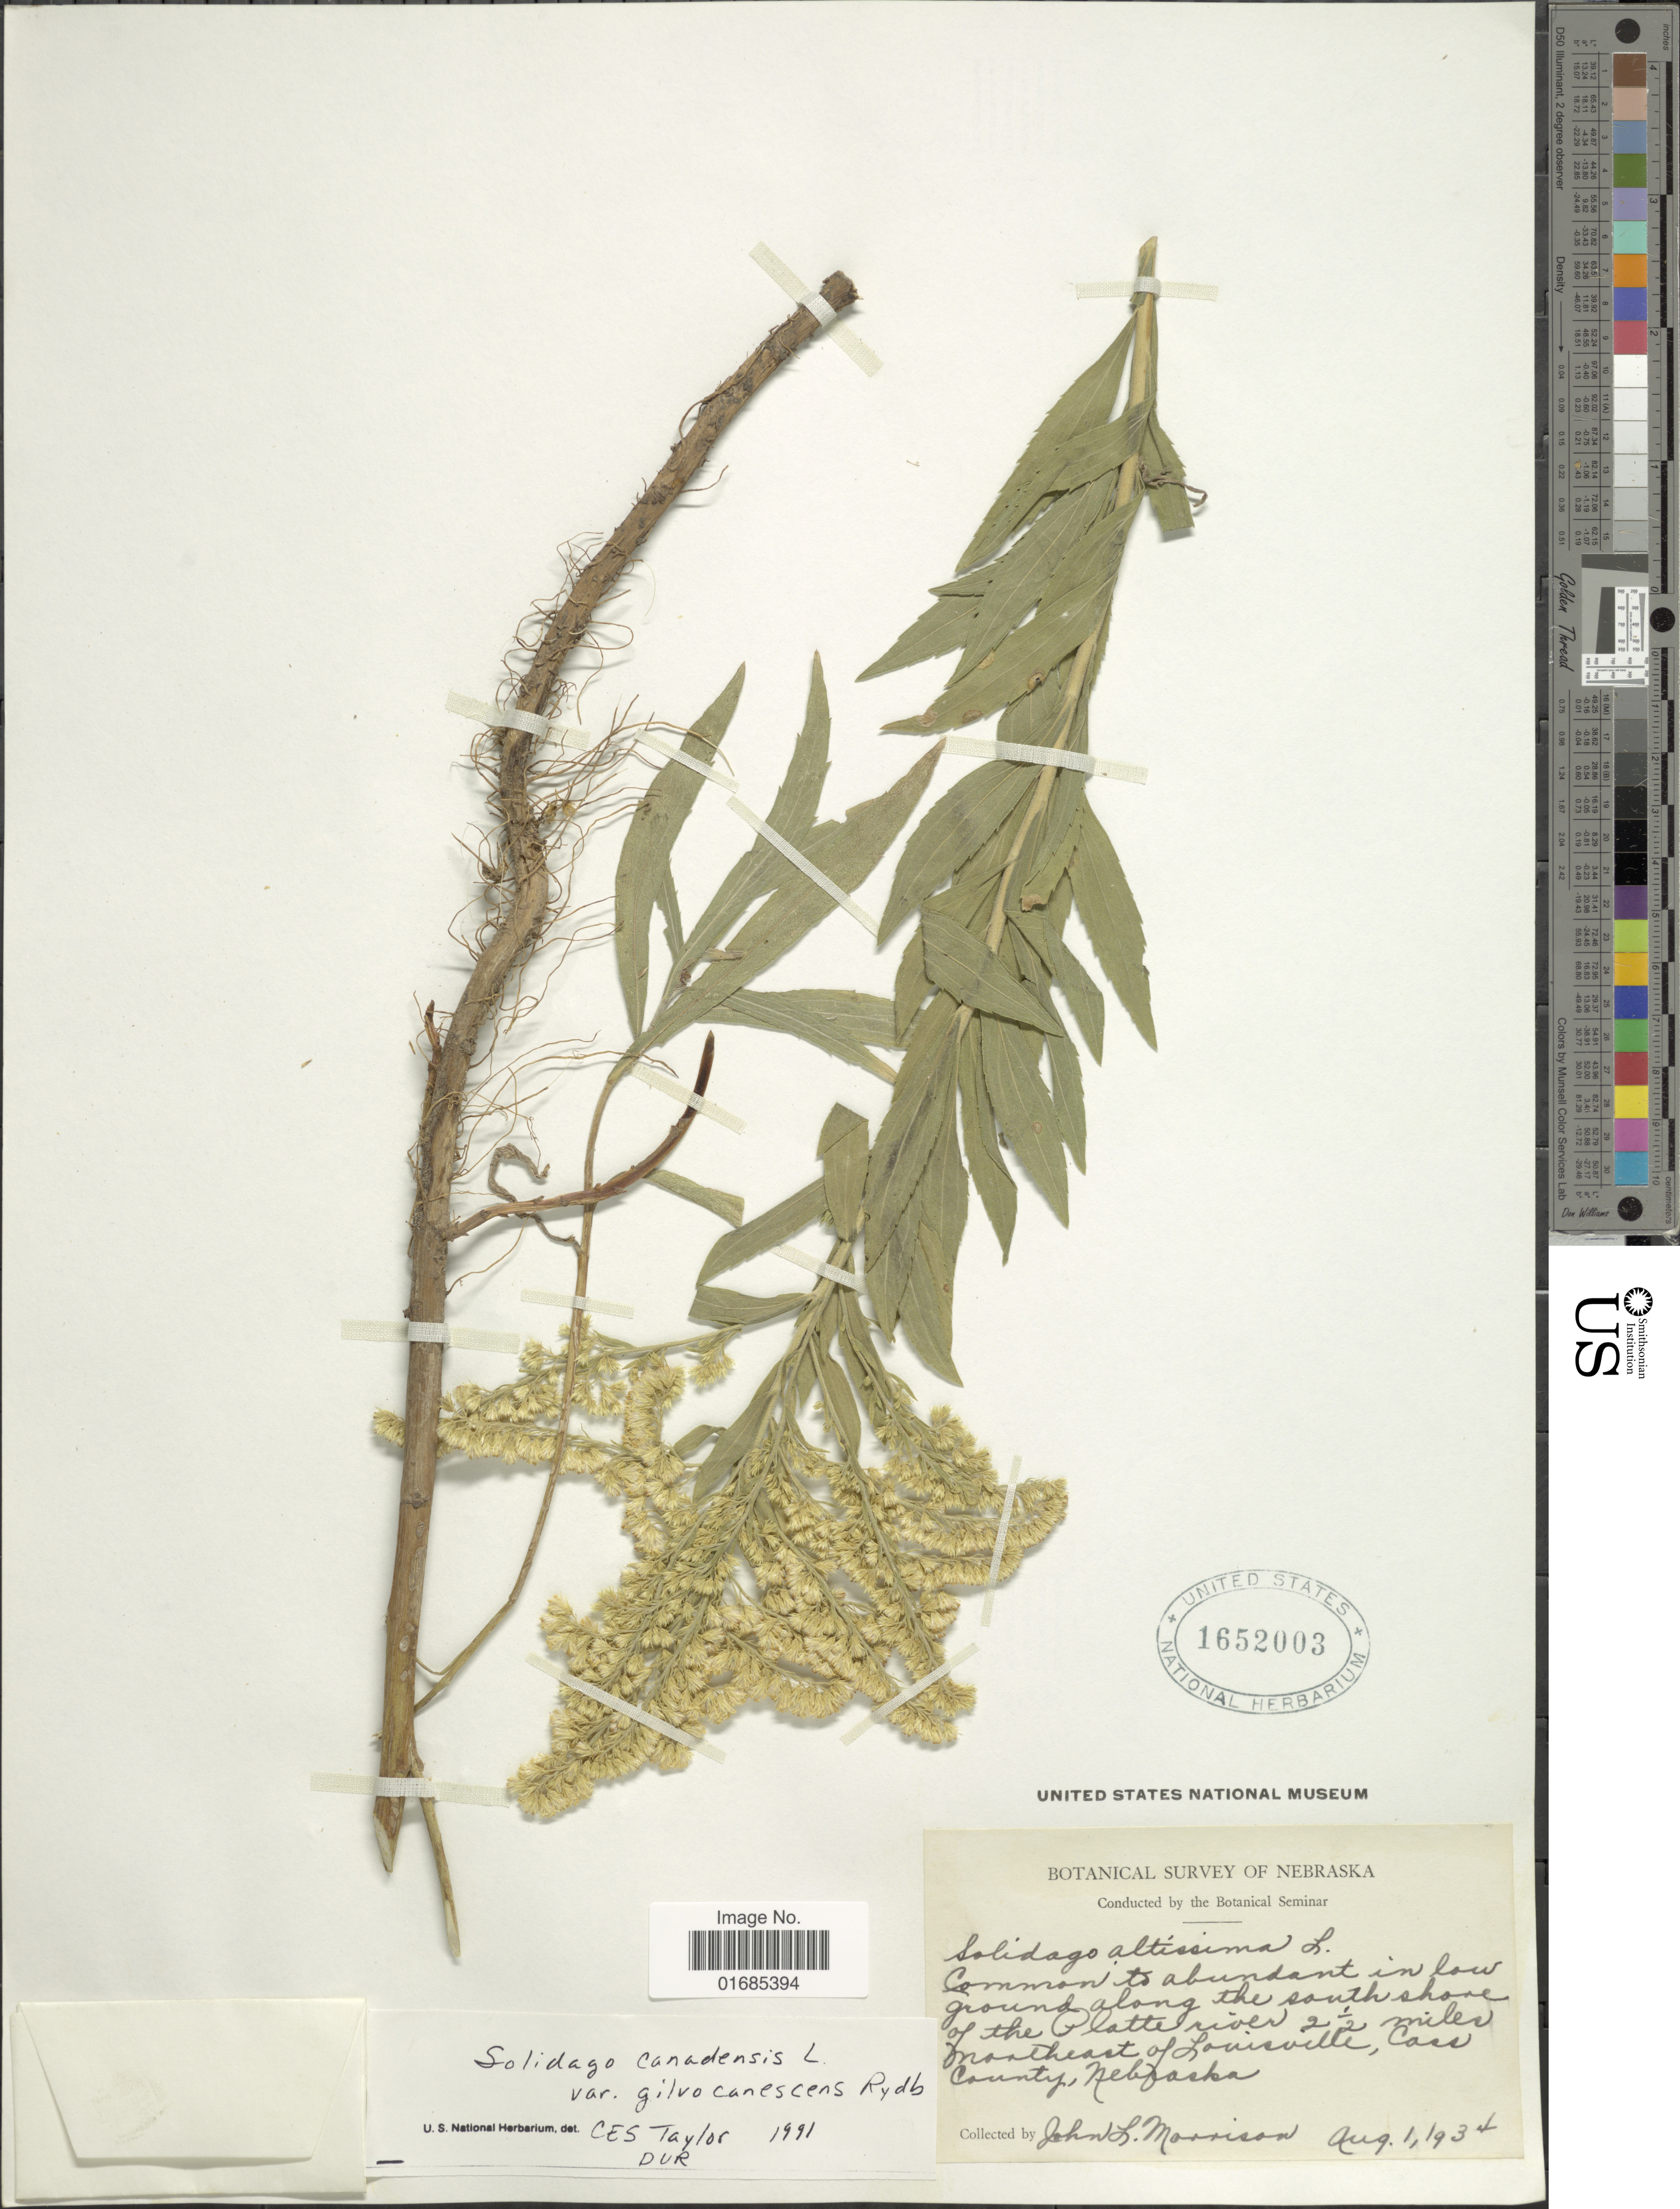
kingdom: Plantae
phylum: Tracheophyta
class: Magnoliopsida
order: Asterales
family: Asteraceae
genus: Solidago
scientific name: Solidago canadensis var. gilvocanescens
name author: Rydb.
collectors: J. L. Morrison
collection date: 1934-08-01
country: United States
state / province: Nebraska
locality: Common to abundant in low ground along the south shoe of the Platte river 2½ miles northeast of Louisville, Cass County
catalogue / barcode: US 1652003